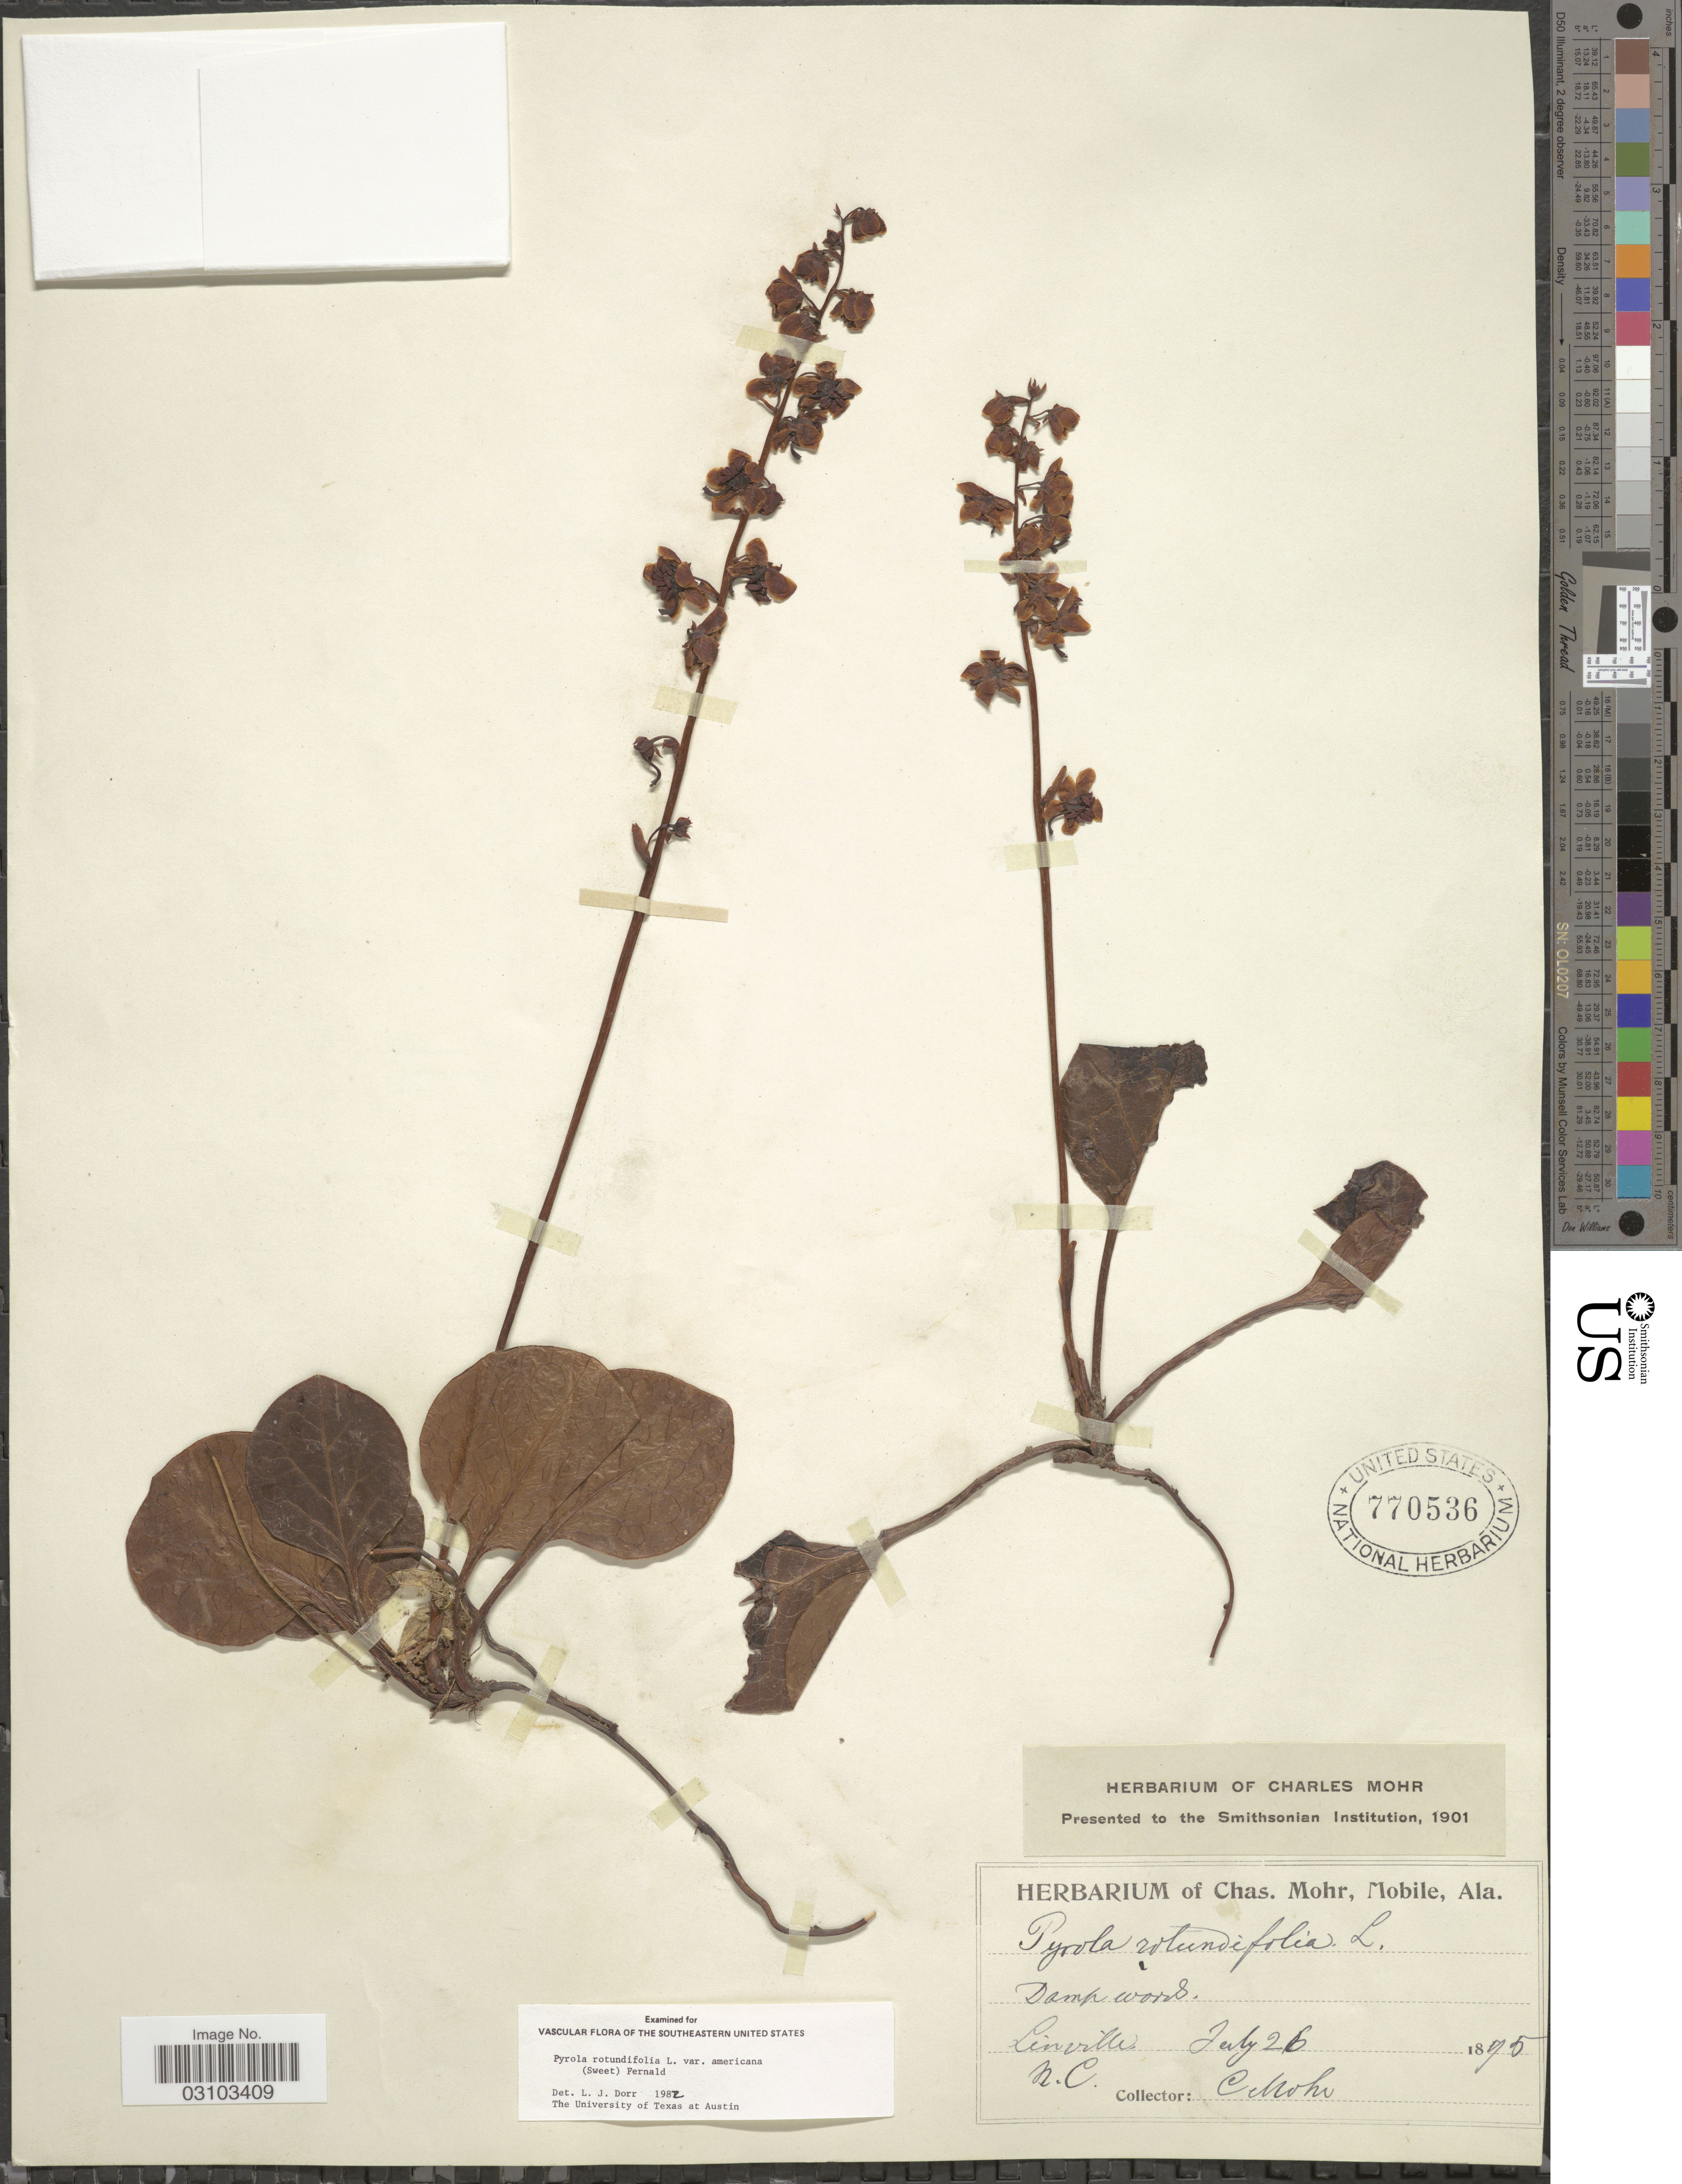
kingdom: Plantae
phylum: Tracheophyta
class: Magnoliopsida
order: Ericales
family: Ericaceae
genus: Pyrola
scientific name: Pyrola americana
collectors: Mohr, C. T. (herbarium)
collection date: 1895-07-26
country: United States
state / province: North Carolina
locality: Linville.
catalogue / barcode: US 770536